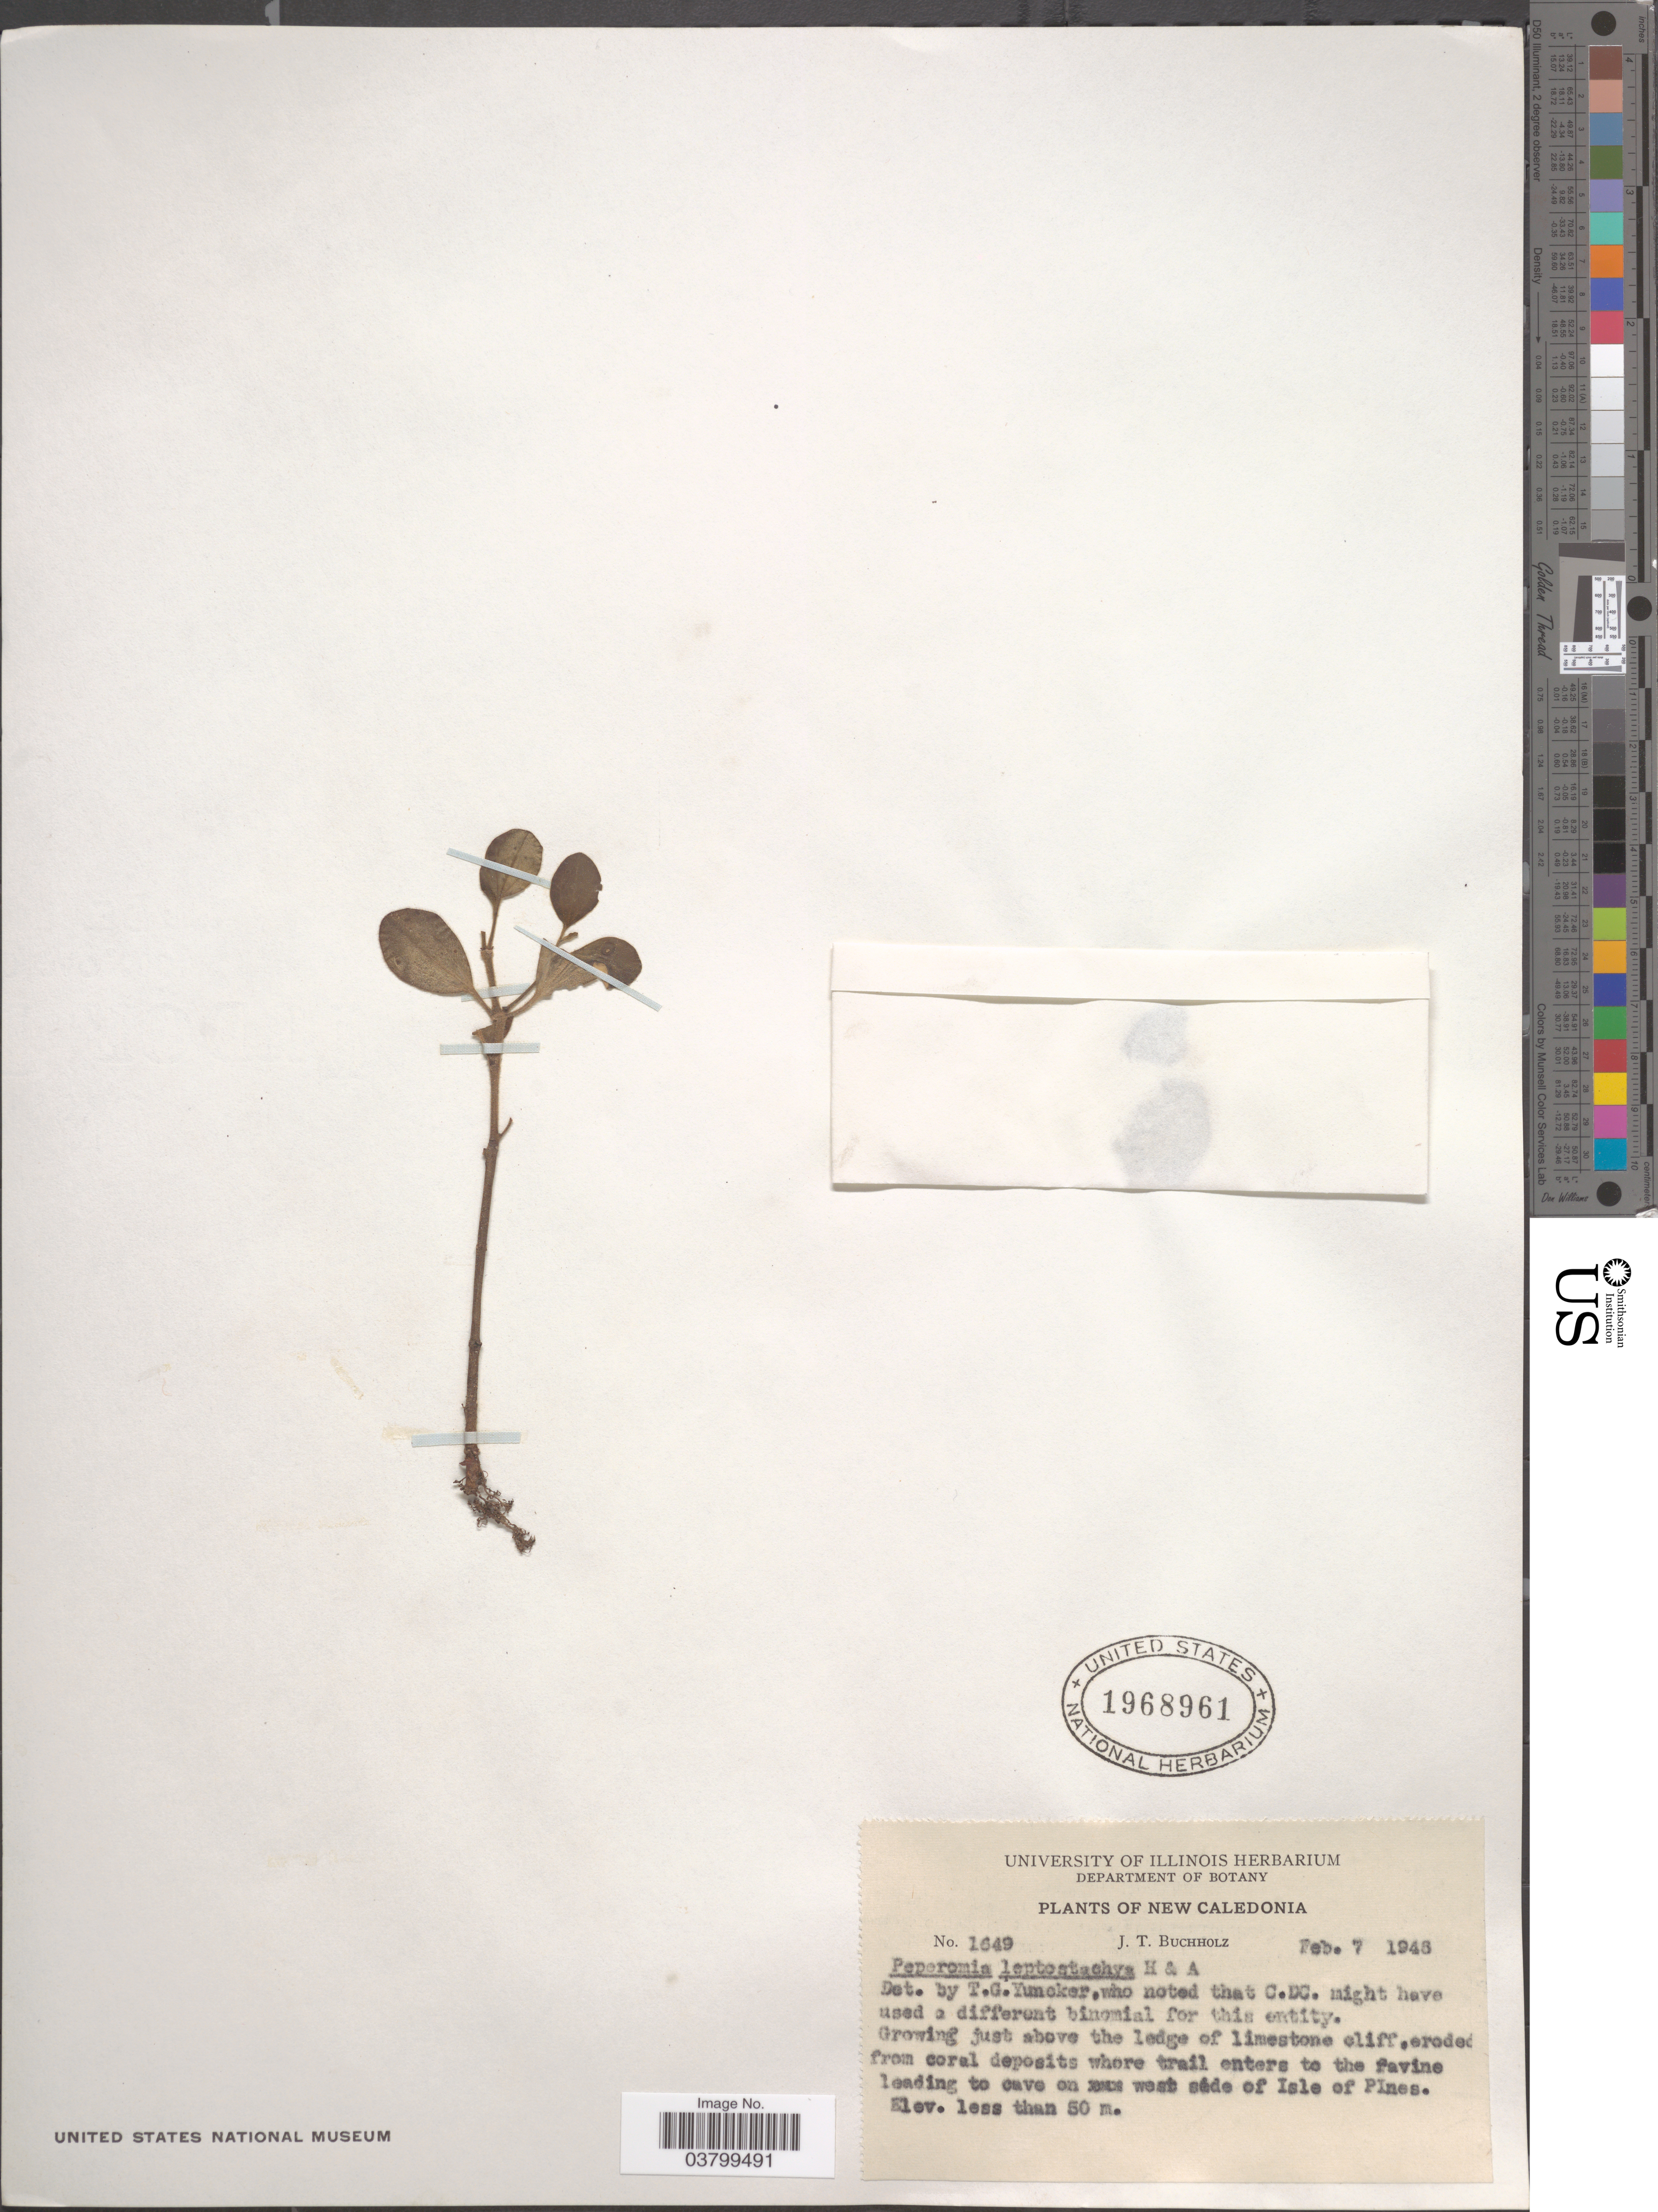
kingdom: Plantae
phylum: Tracheophyta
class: Magnoliopsida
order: Piperales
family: Piperaceae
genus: Peperomia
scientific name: Peperomia leptostachya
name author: Hook. & Arn.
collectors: J. T. Buchholz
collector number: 1649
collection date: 1946-02-07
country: New Caledonia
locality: Growing just above the ledge of limestone cliff, eroded from coral deposits where trail enters to the ravine leading to cave on west side of Isle of Pines.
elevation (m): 50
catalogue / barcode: US 1968961